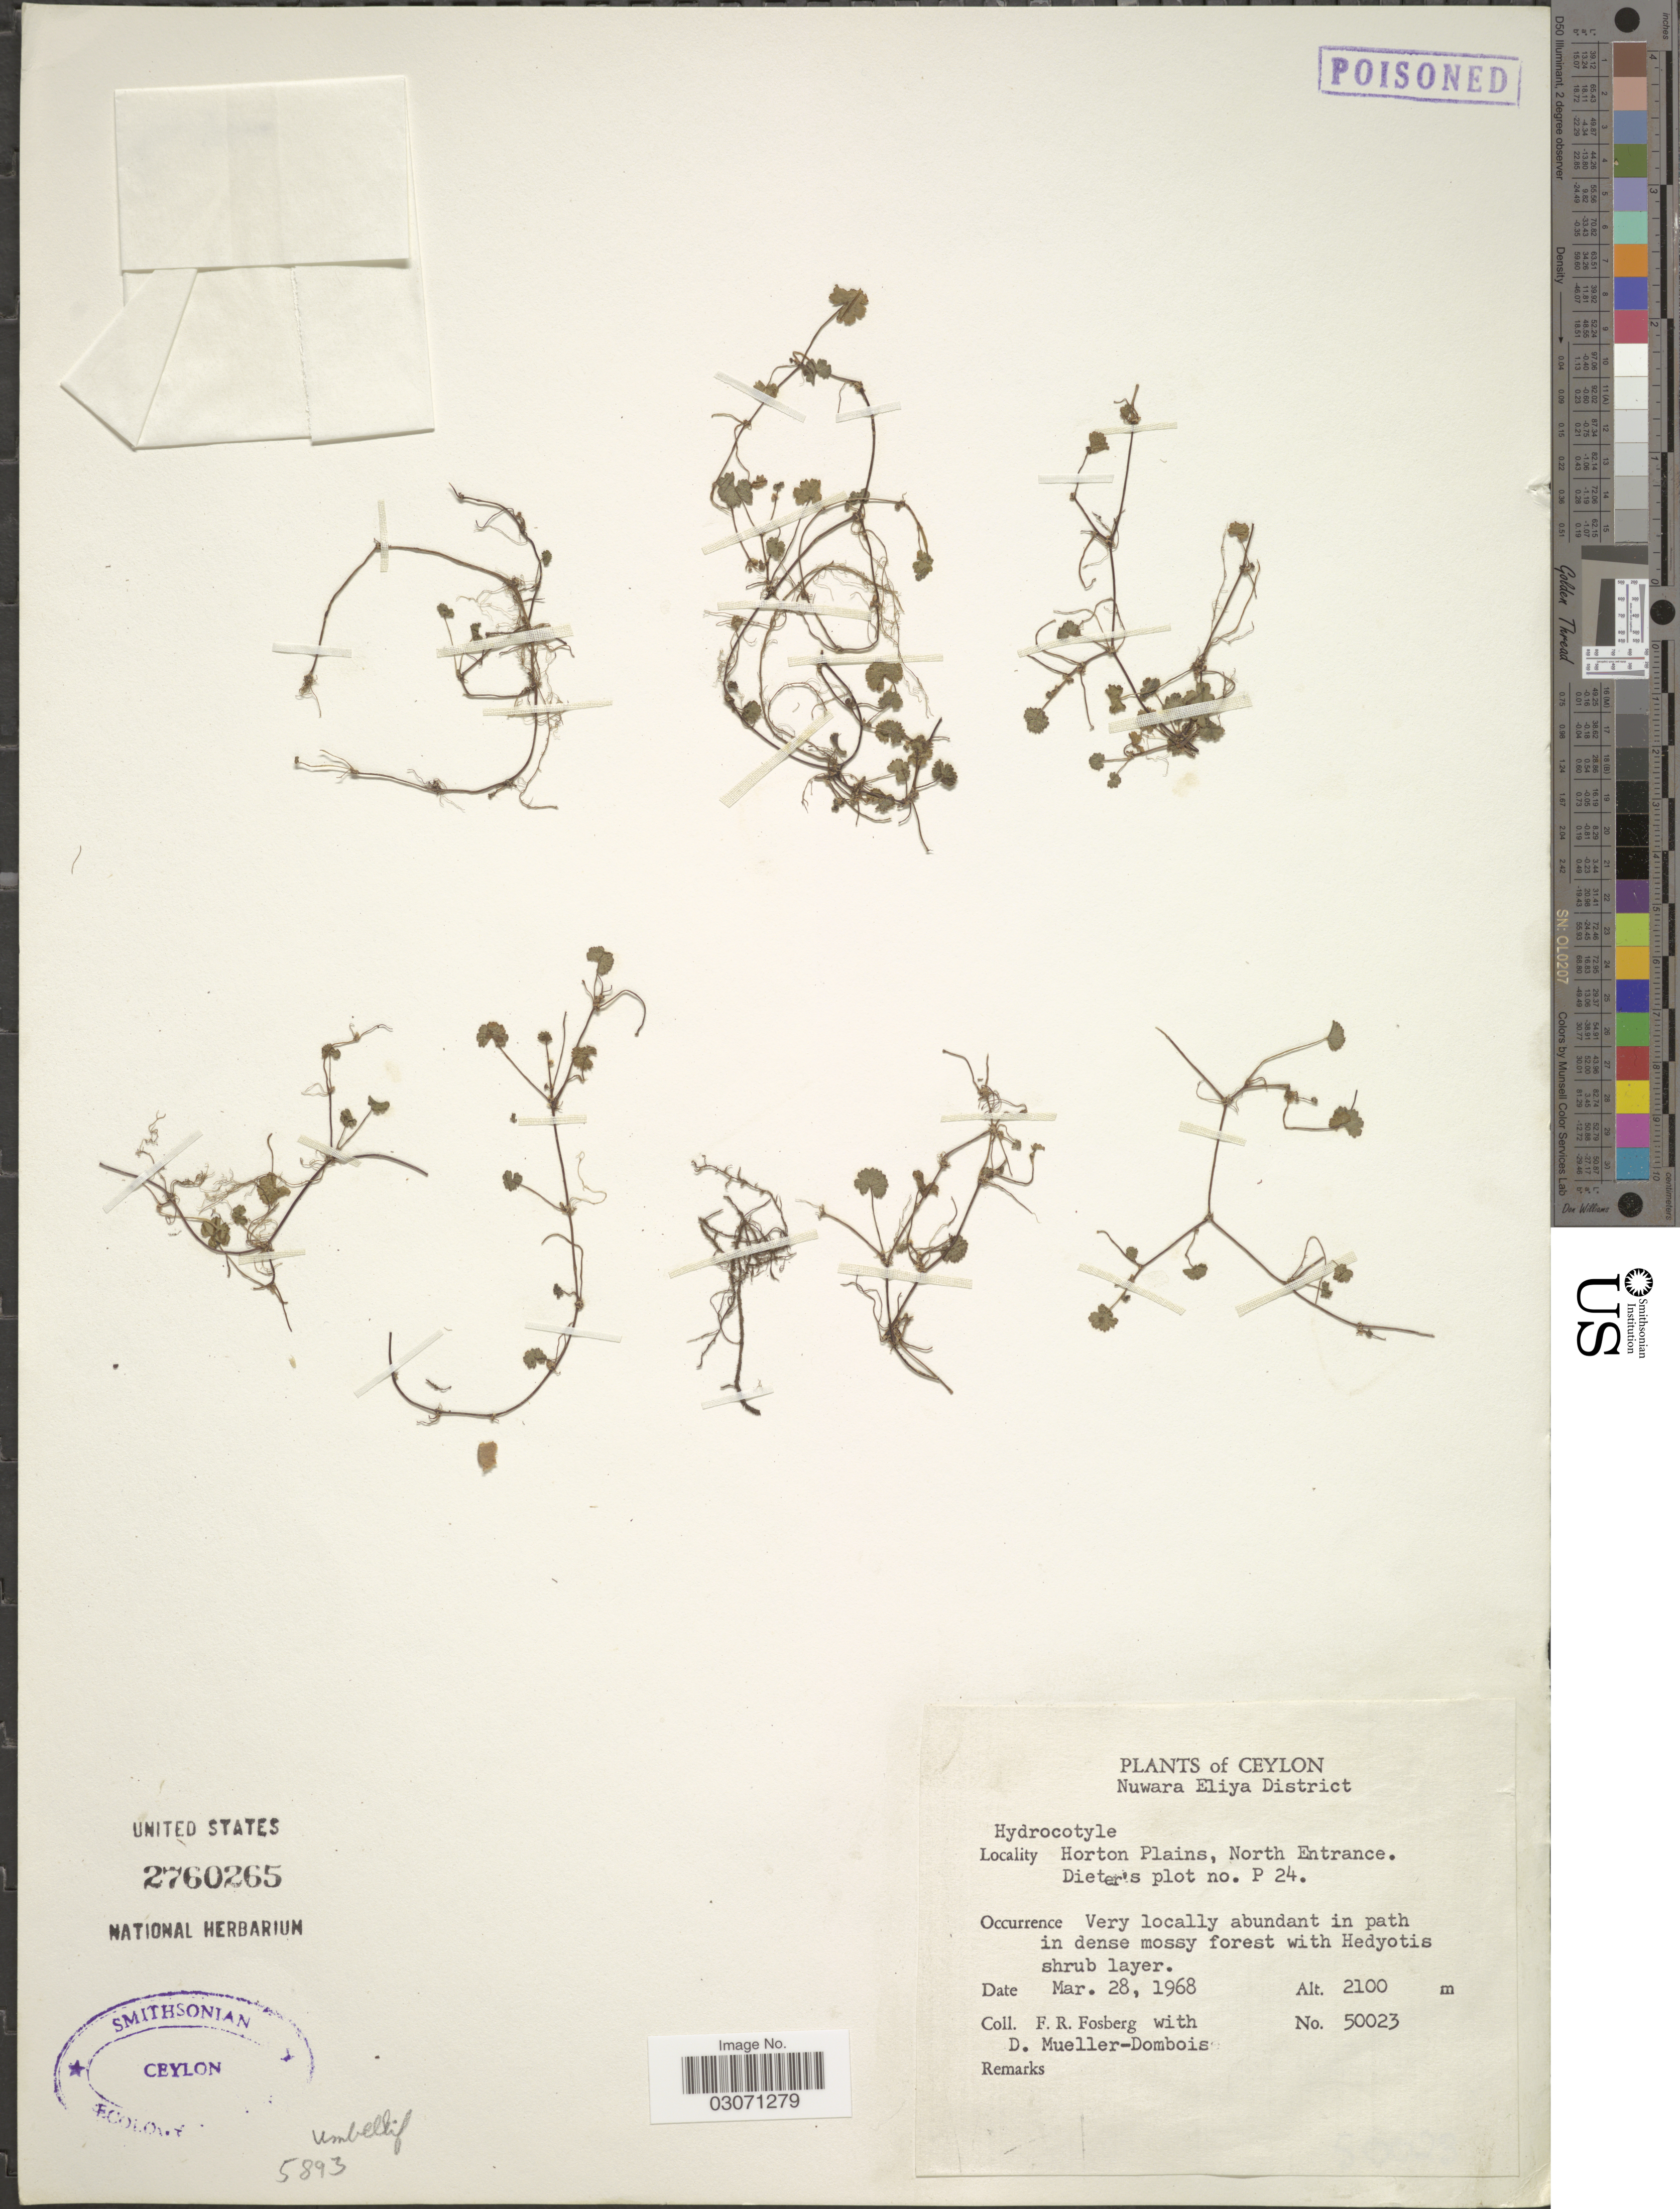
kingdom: Plantae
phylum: Tracheophyta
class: Magnoliopsida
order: Apiales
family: Araliaceae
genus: Hydrocotyle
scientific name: Hydrocotyle sp.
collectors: F. R. Fosberg & D. Meuller-Dombois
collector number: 50023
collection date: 1968-03-28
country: Sri Lanka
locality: Ceylon. Nuwara Eliya District. Horton Plains, North Entrance. Dieter's plot no. P 24.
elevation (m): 2100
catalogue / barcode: US 2760265